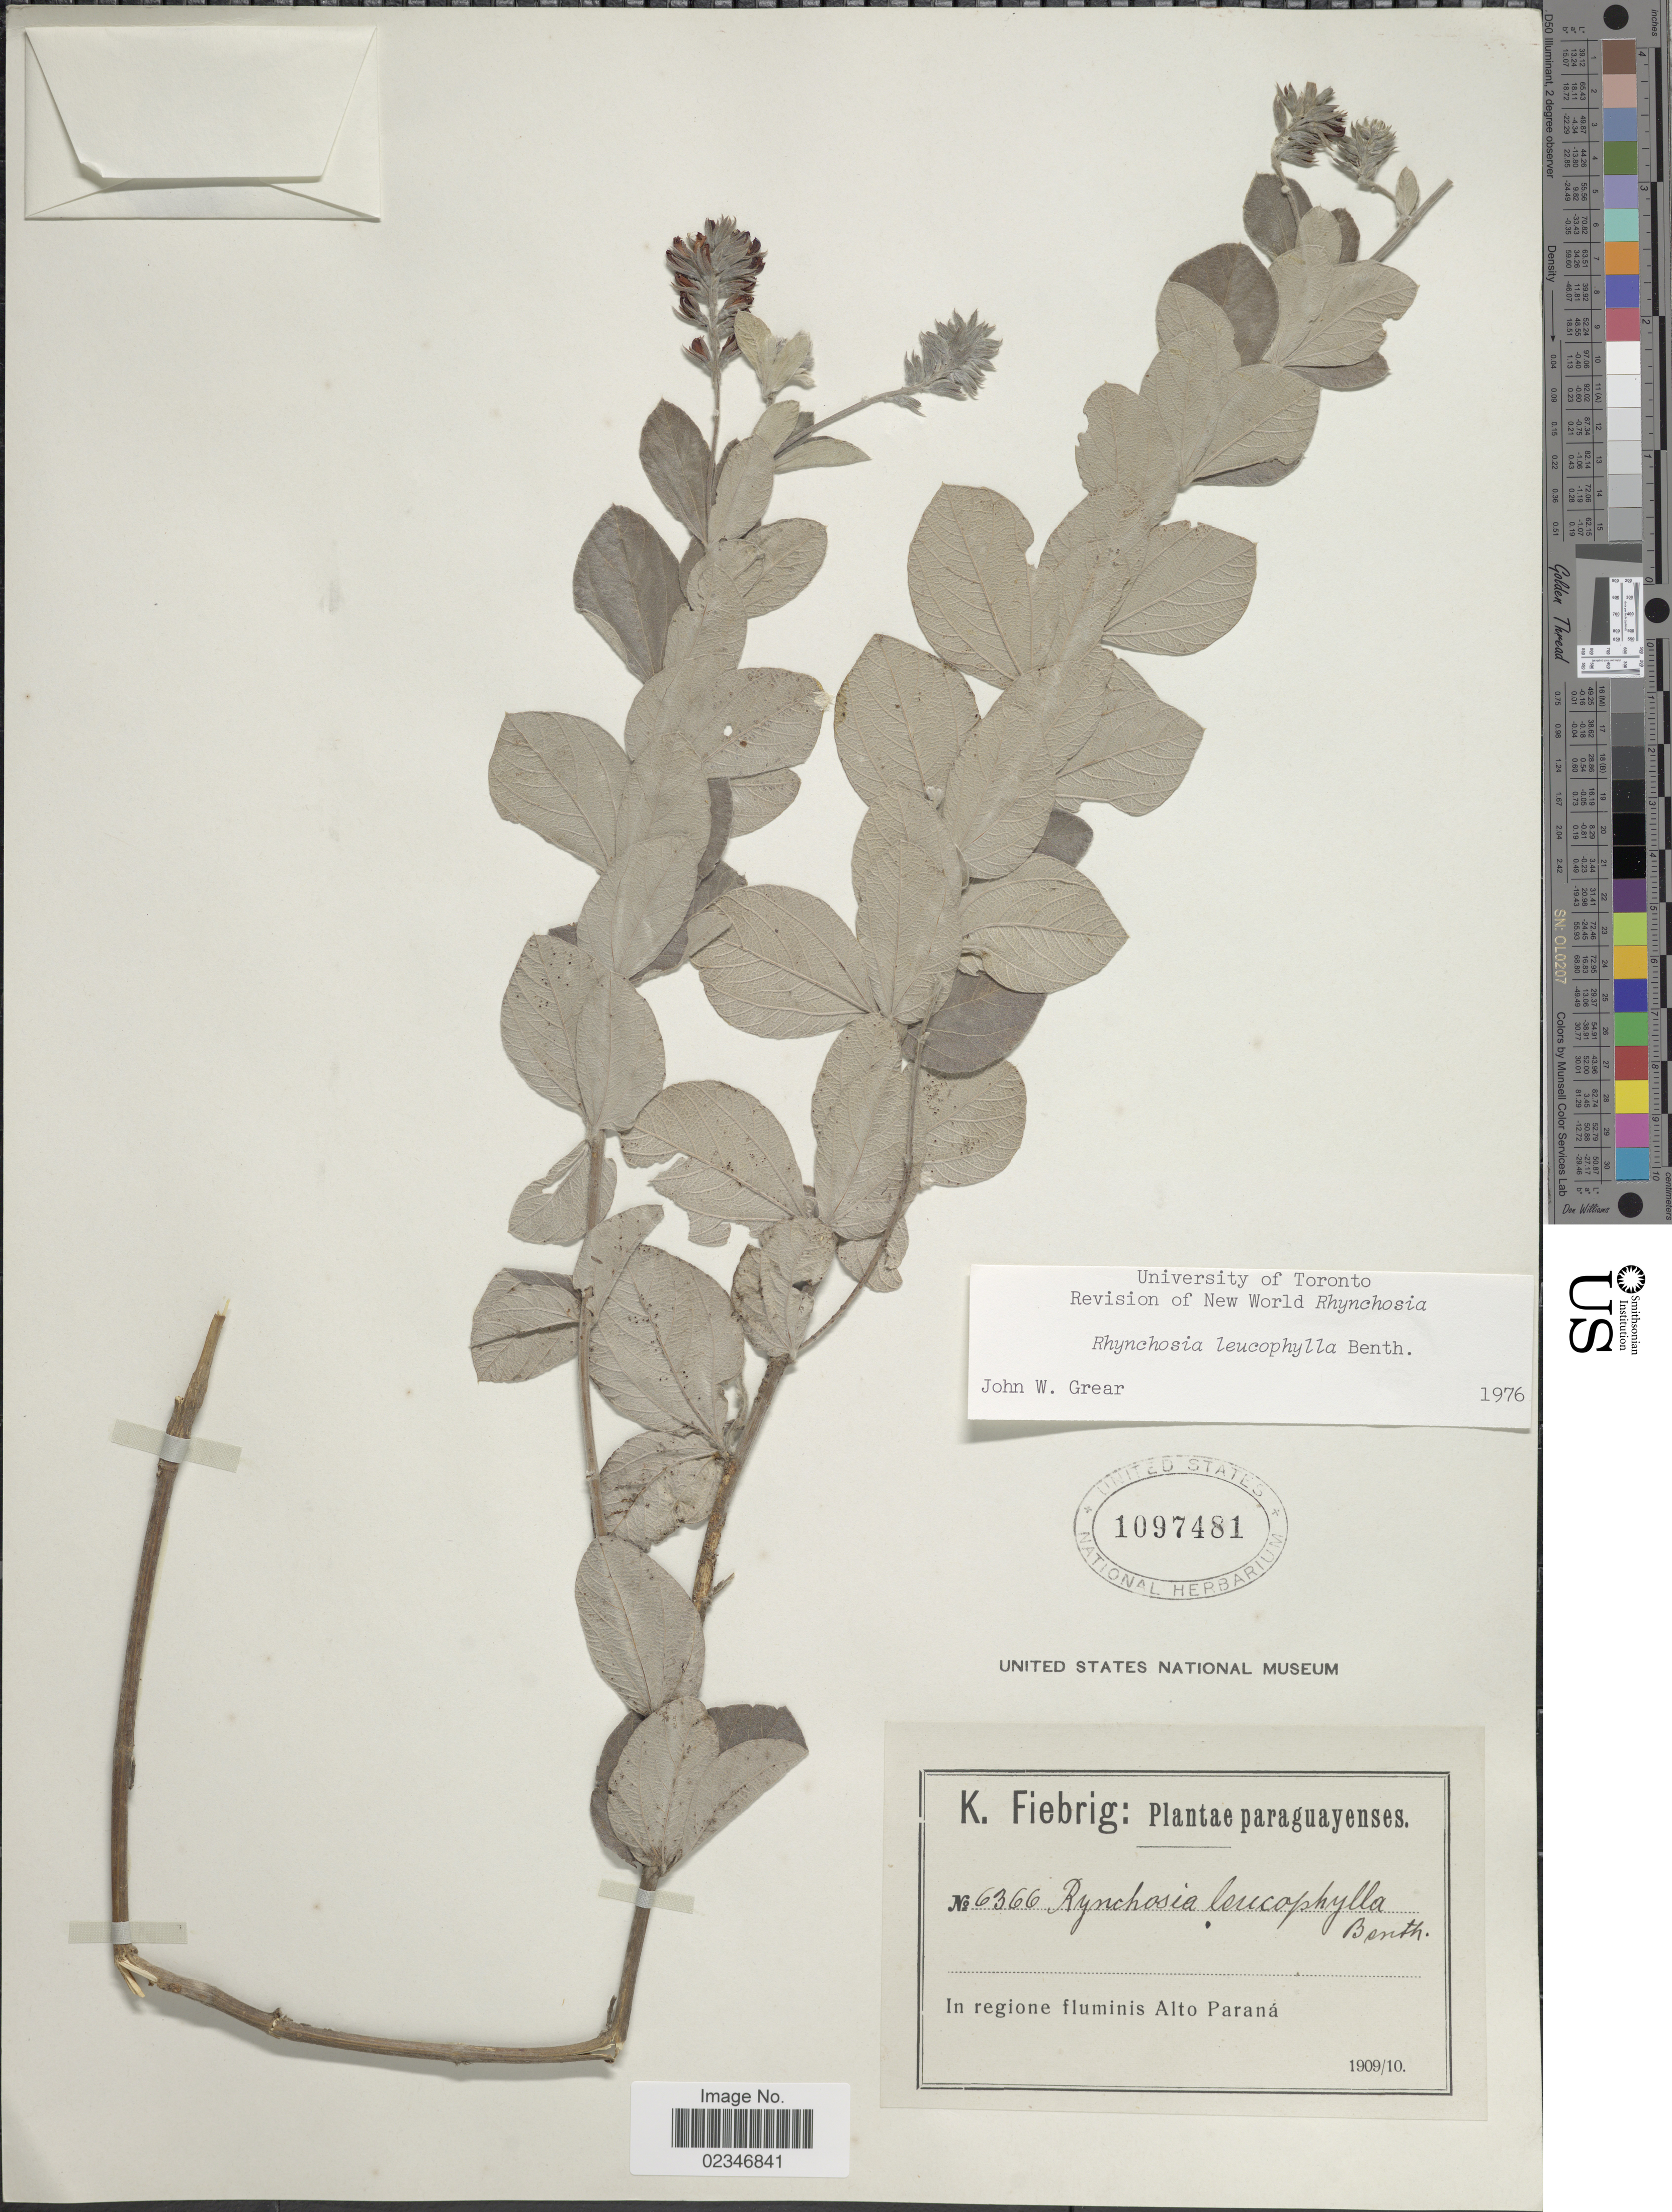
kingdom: Plantae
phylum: Tracheophyta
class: Magnoliopsida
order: Fabales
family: Fabaceae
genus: Rhynchosia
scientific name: Rhynchosia leucophylla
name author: Benth.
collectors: K. Fiebrig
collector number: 6366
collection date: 1909/1910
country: Paraguay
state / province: Alto Parana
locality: In regione fluminis Alto Parana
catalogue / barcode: US 1097481